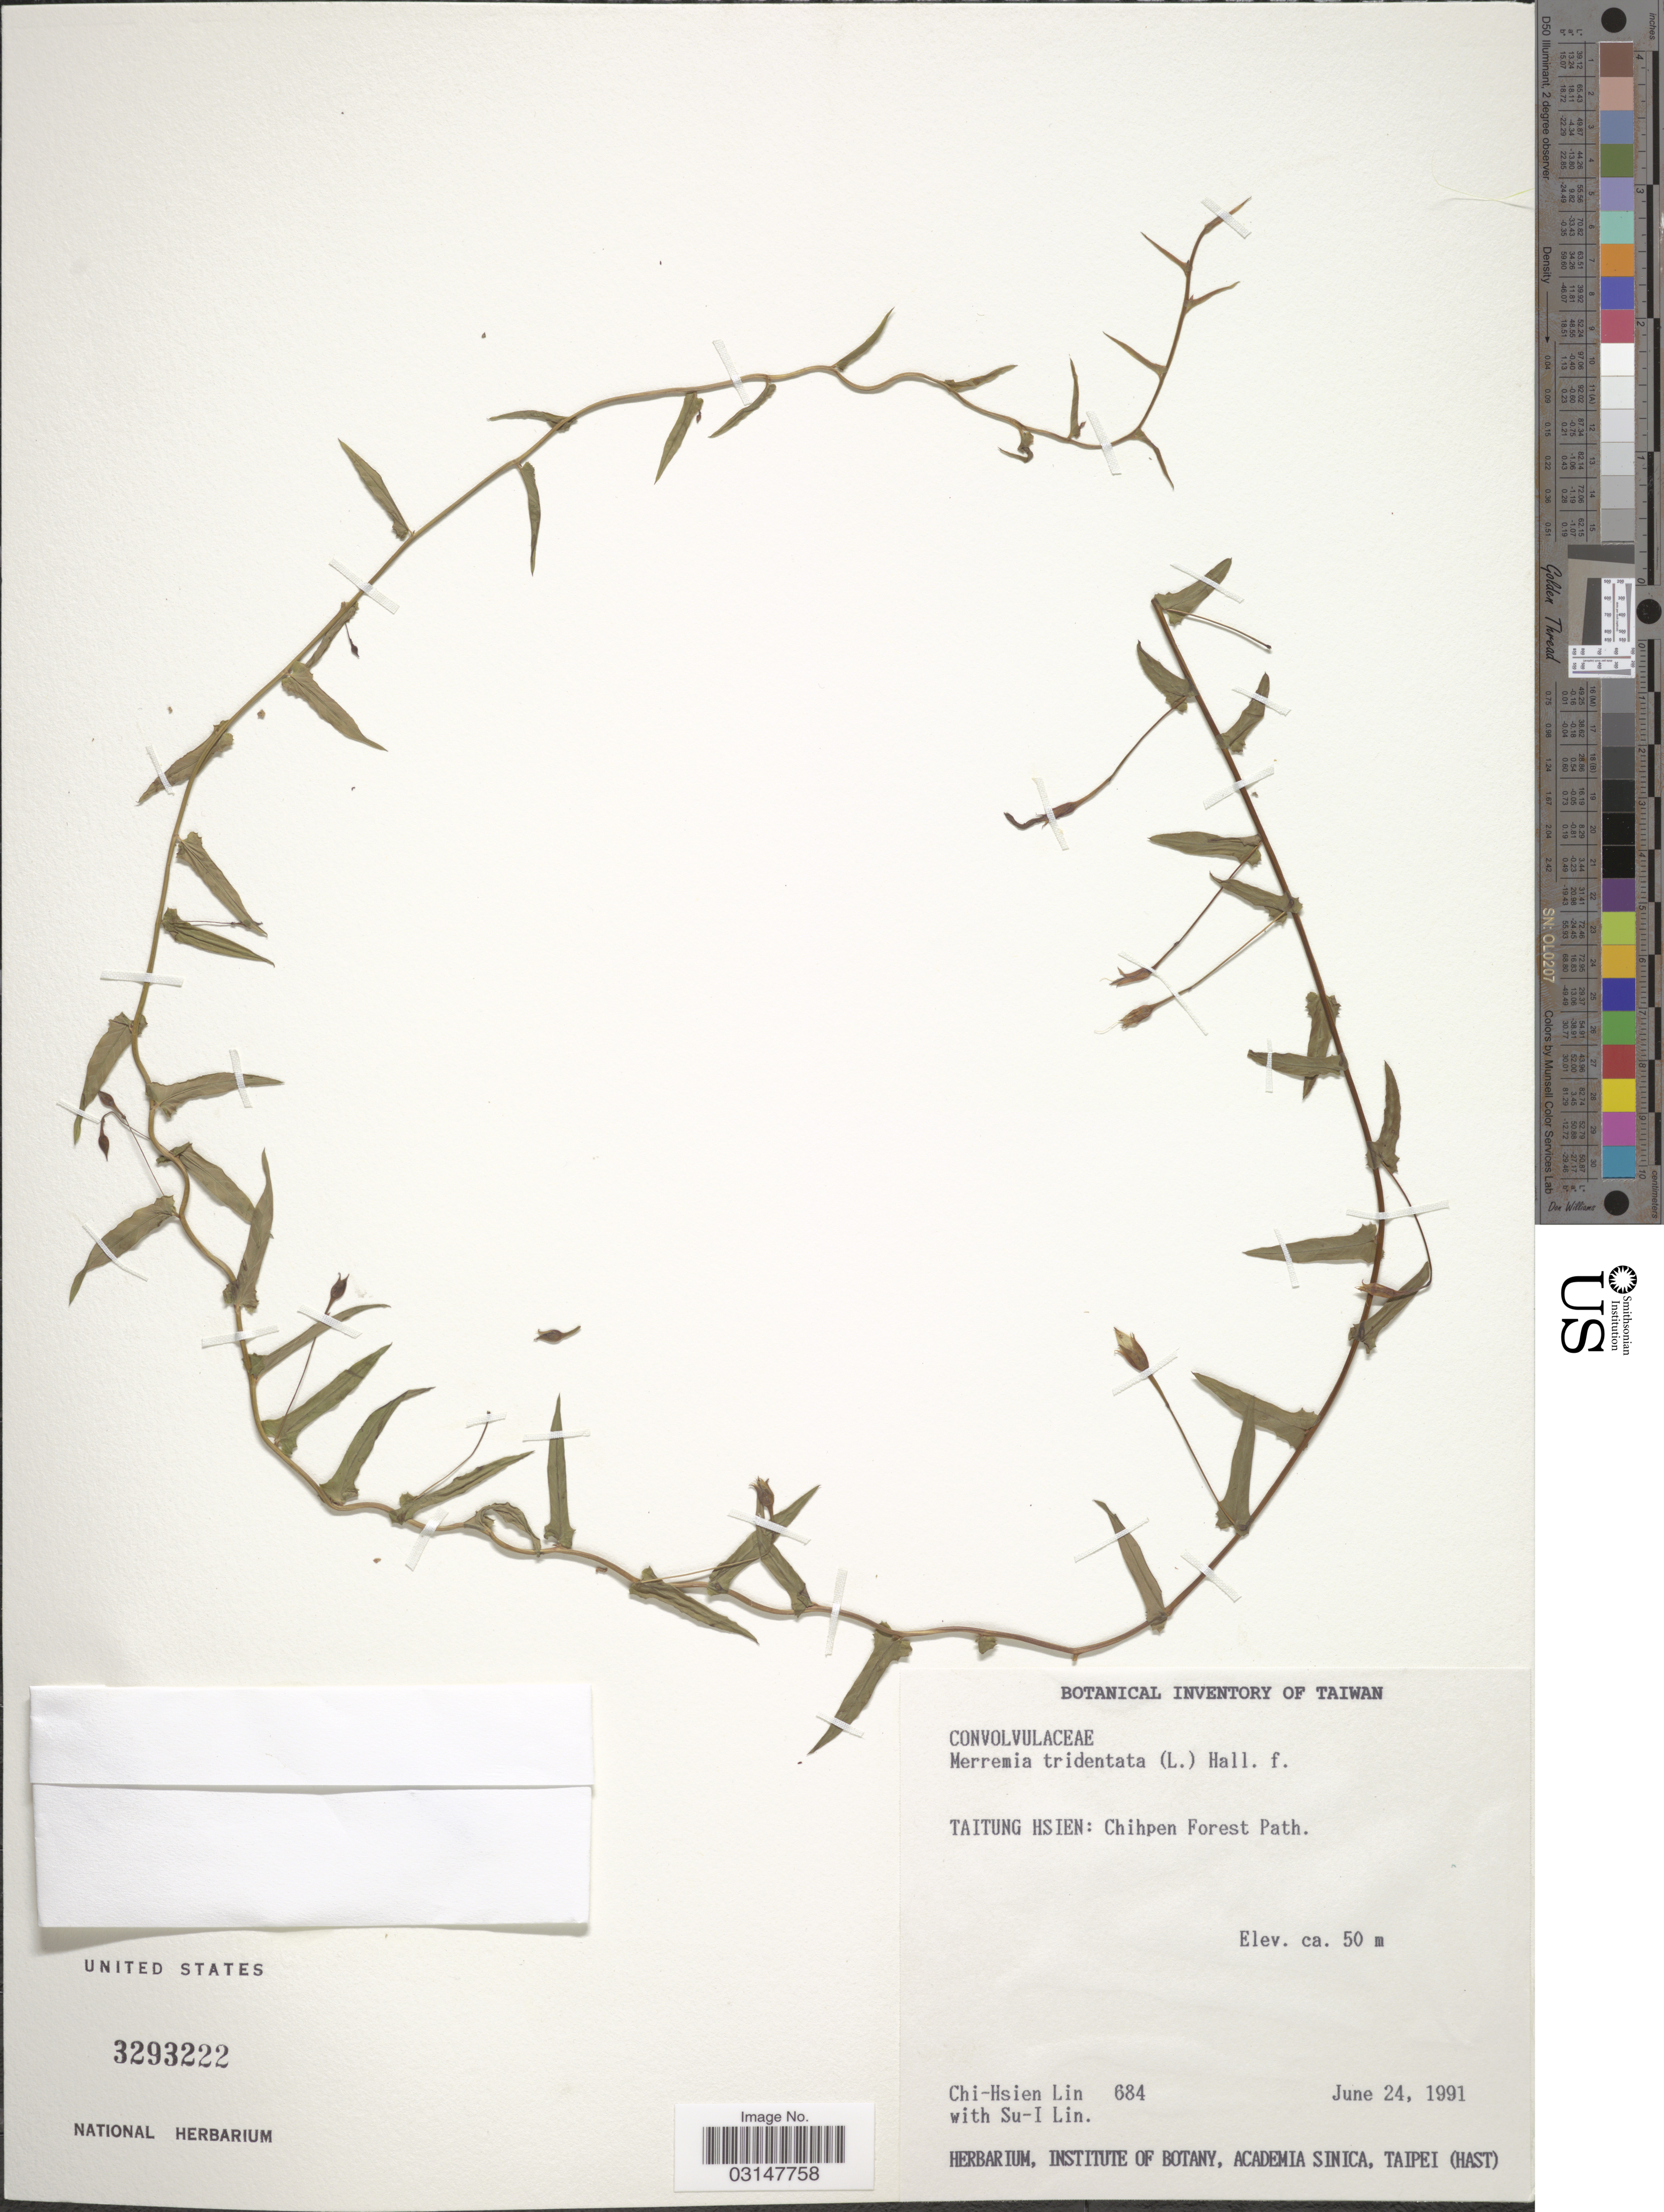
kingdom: Plantae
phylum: Tracheophyta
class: Magnoliopsida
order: Solanales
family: Convolvulaceae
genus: Xenostegia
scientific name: Xenostegia tridentata subsp. hastata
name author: (Ooststr.) Parmar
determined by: Strong, Mark T., (BOT), Smithsonian Institution - National Museum of Natural History (UNITED STATES)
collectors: C. Lin & S. Lin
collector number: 684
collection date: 1991-06-24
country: Taiwan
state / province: Taitung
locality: Taitung Hsien: Chihpen Forest Path.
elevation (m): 50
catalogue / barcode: US 3293222